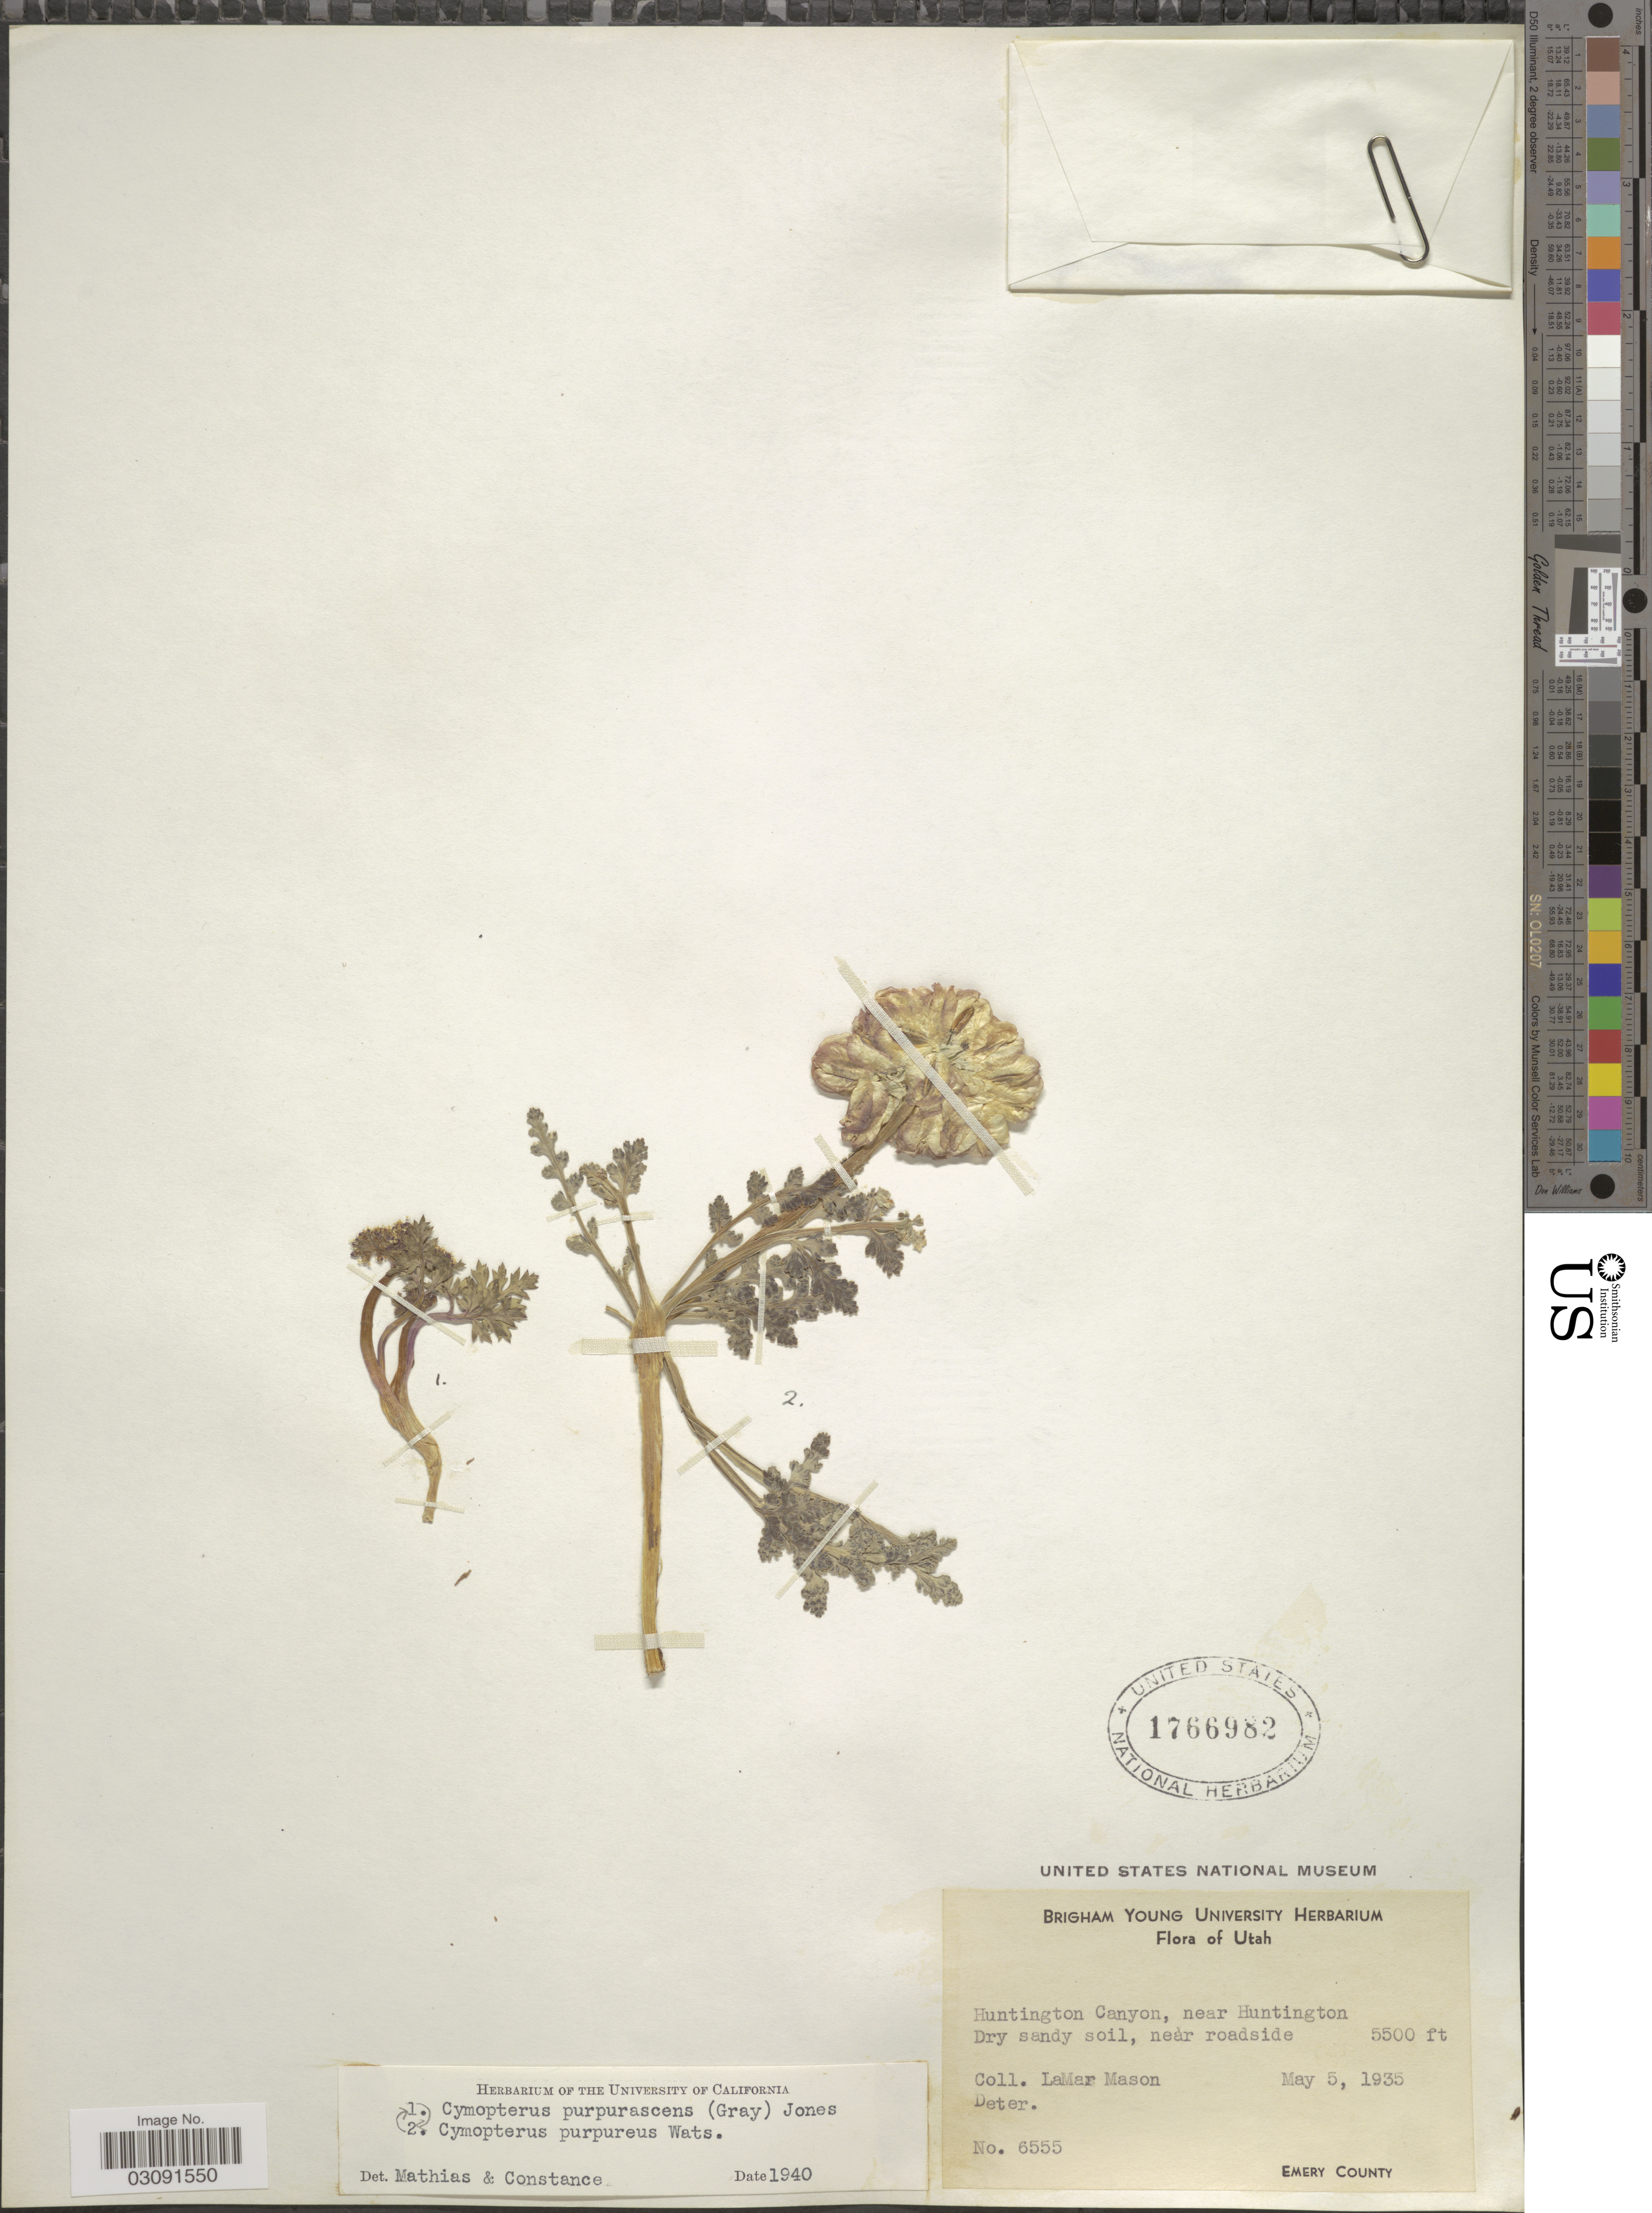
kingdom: Plantae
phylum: Tracheophyta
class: Magnoliopsida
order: Apiales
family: Apiaceae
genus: Cymopterus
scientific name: Cymopterus purpureus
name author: S. Watson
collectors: L. Mason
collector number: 6555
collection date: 1935-05-05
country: United States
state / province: Utah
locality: Huntington Canyon, near Huntington.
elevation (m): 1676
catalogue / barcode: US 1766982